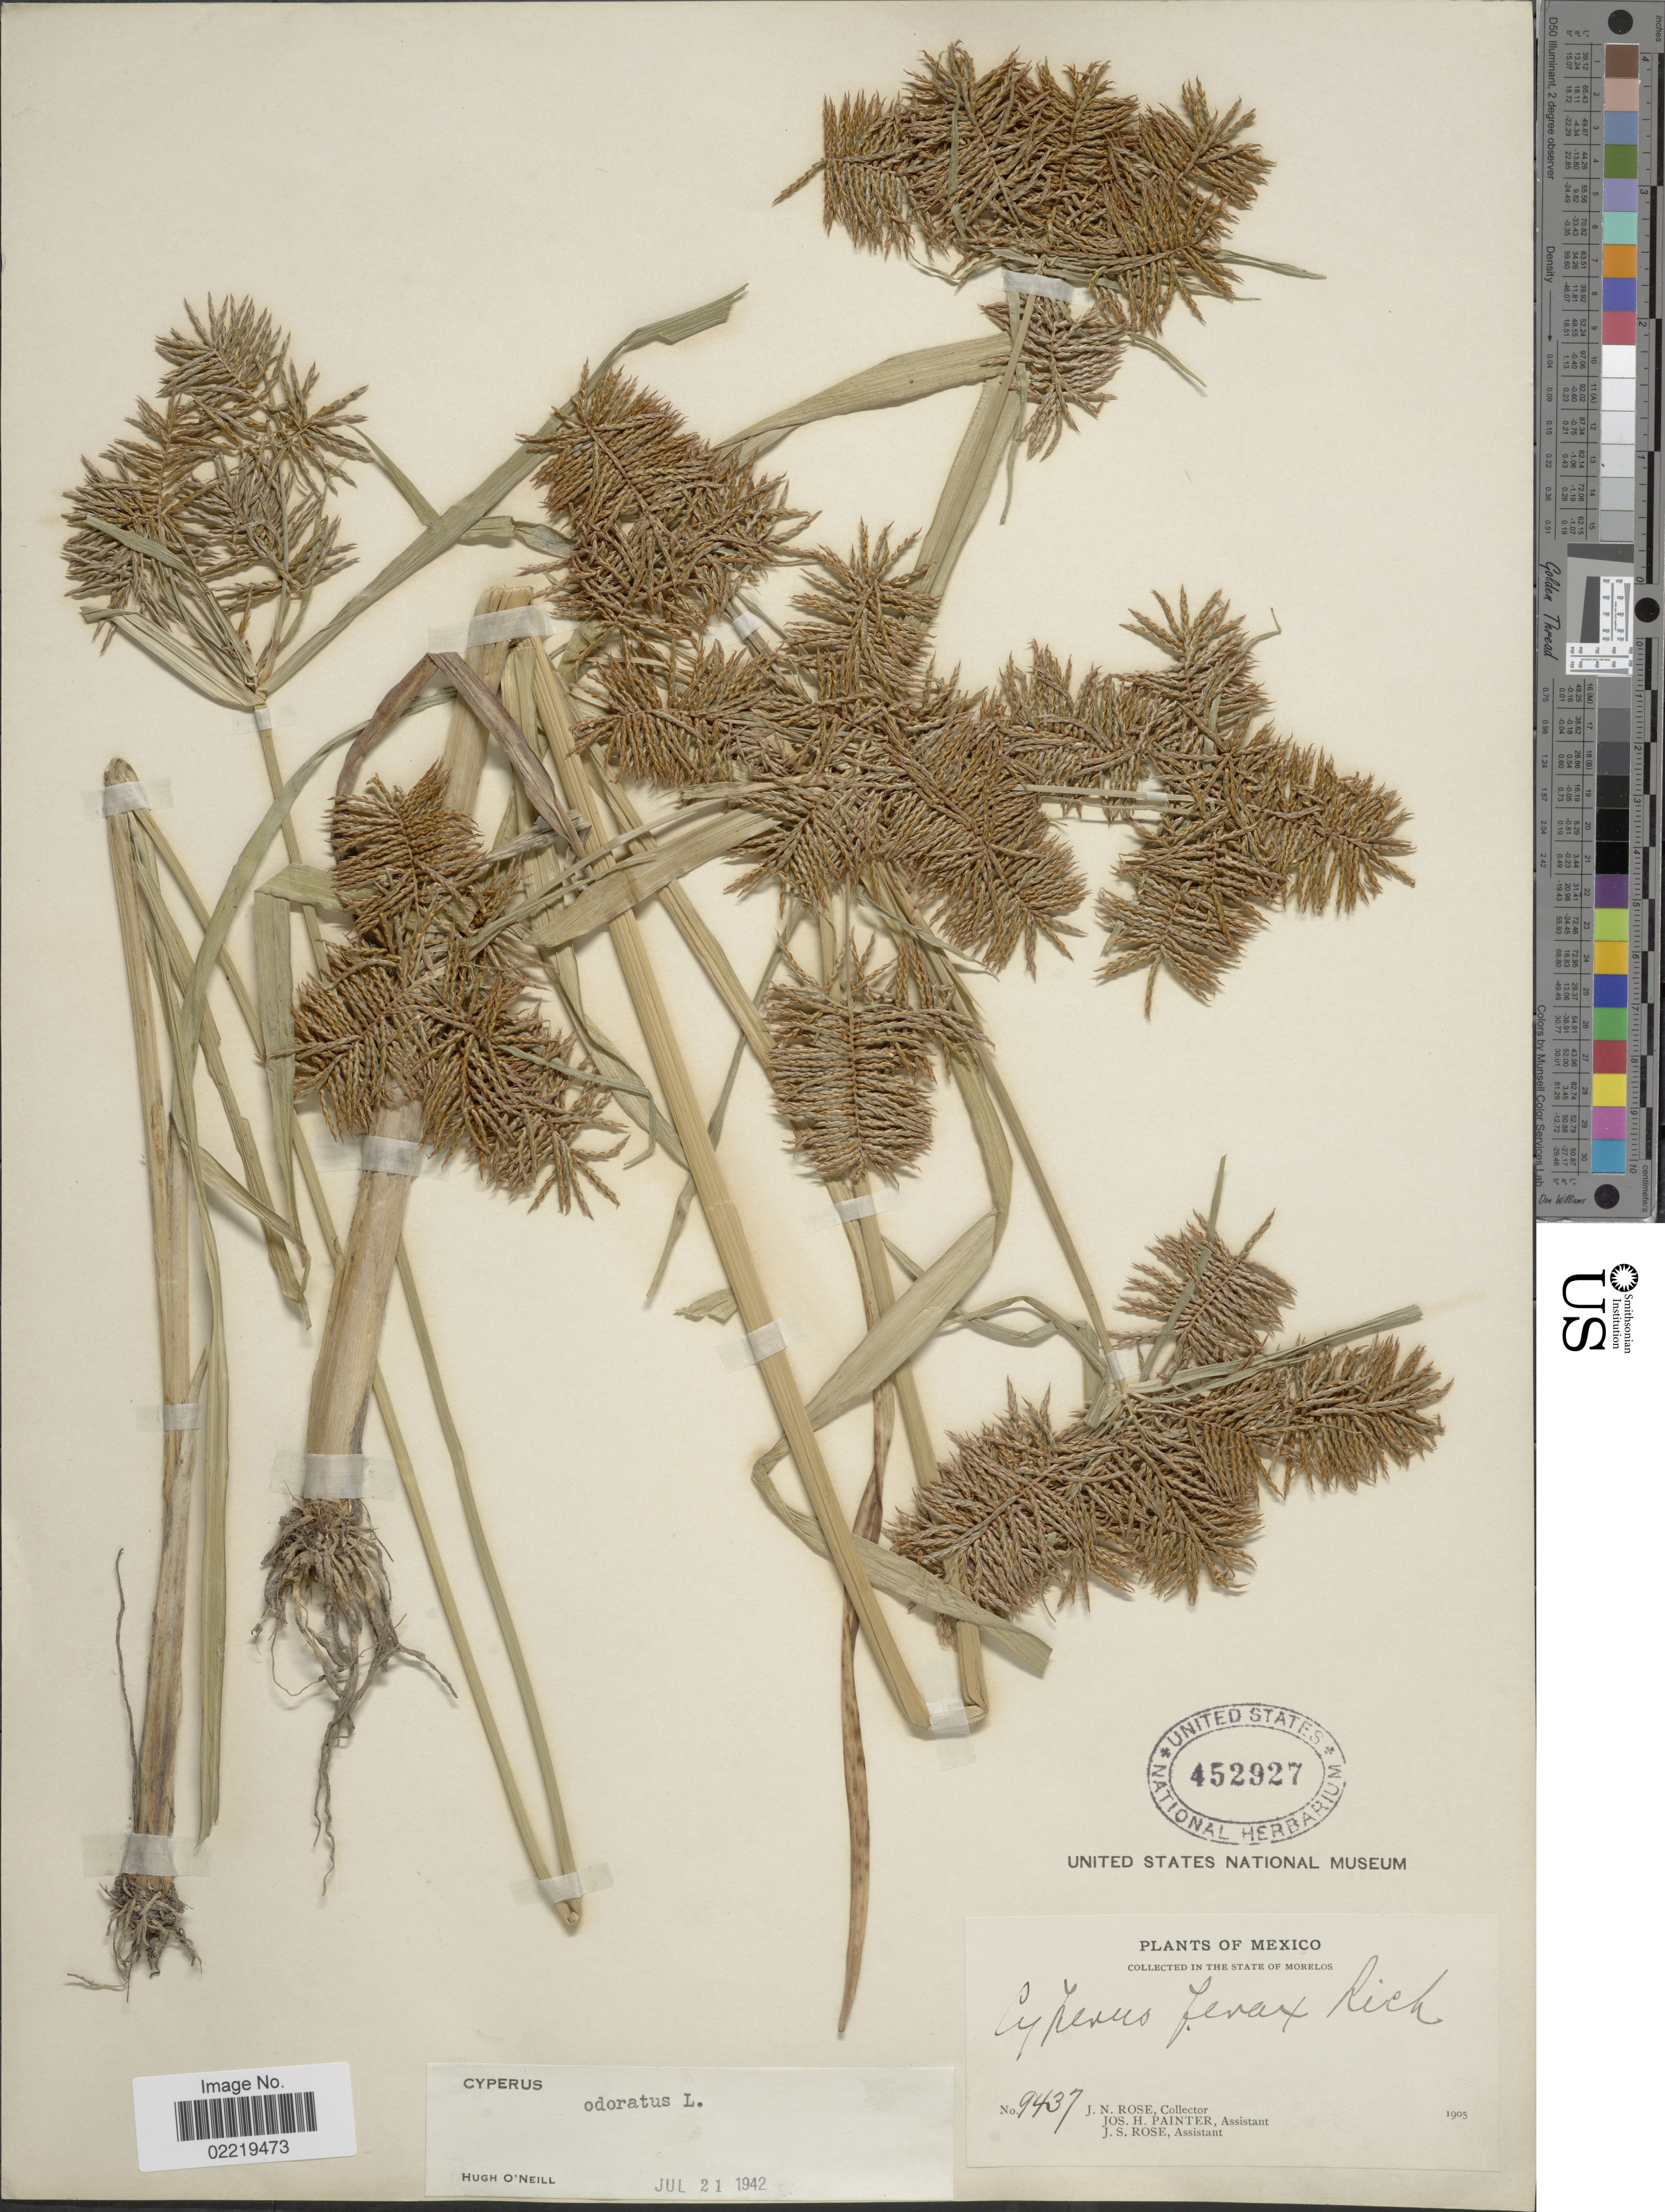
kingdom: Plantae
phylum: Tracheophyta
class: Liliopsida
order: Poales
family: Cyperaceae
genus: Cyperus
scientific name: Cyperus odoratus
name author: L.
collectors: J. N. Rose, J. H. Painter & J. S. Rose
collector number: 9437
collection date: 1905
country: Mexico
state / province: Morelos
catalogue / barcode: US 452927